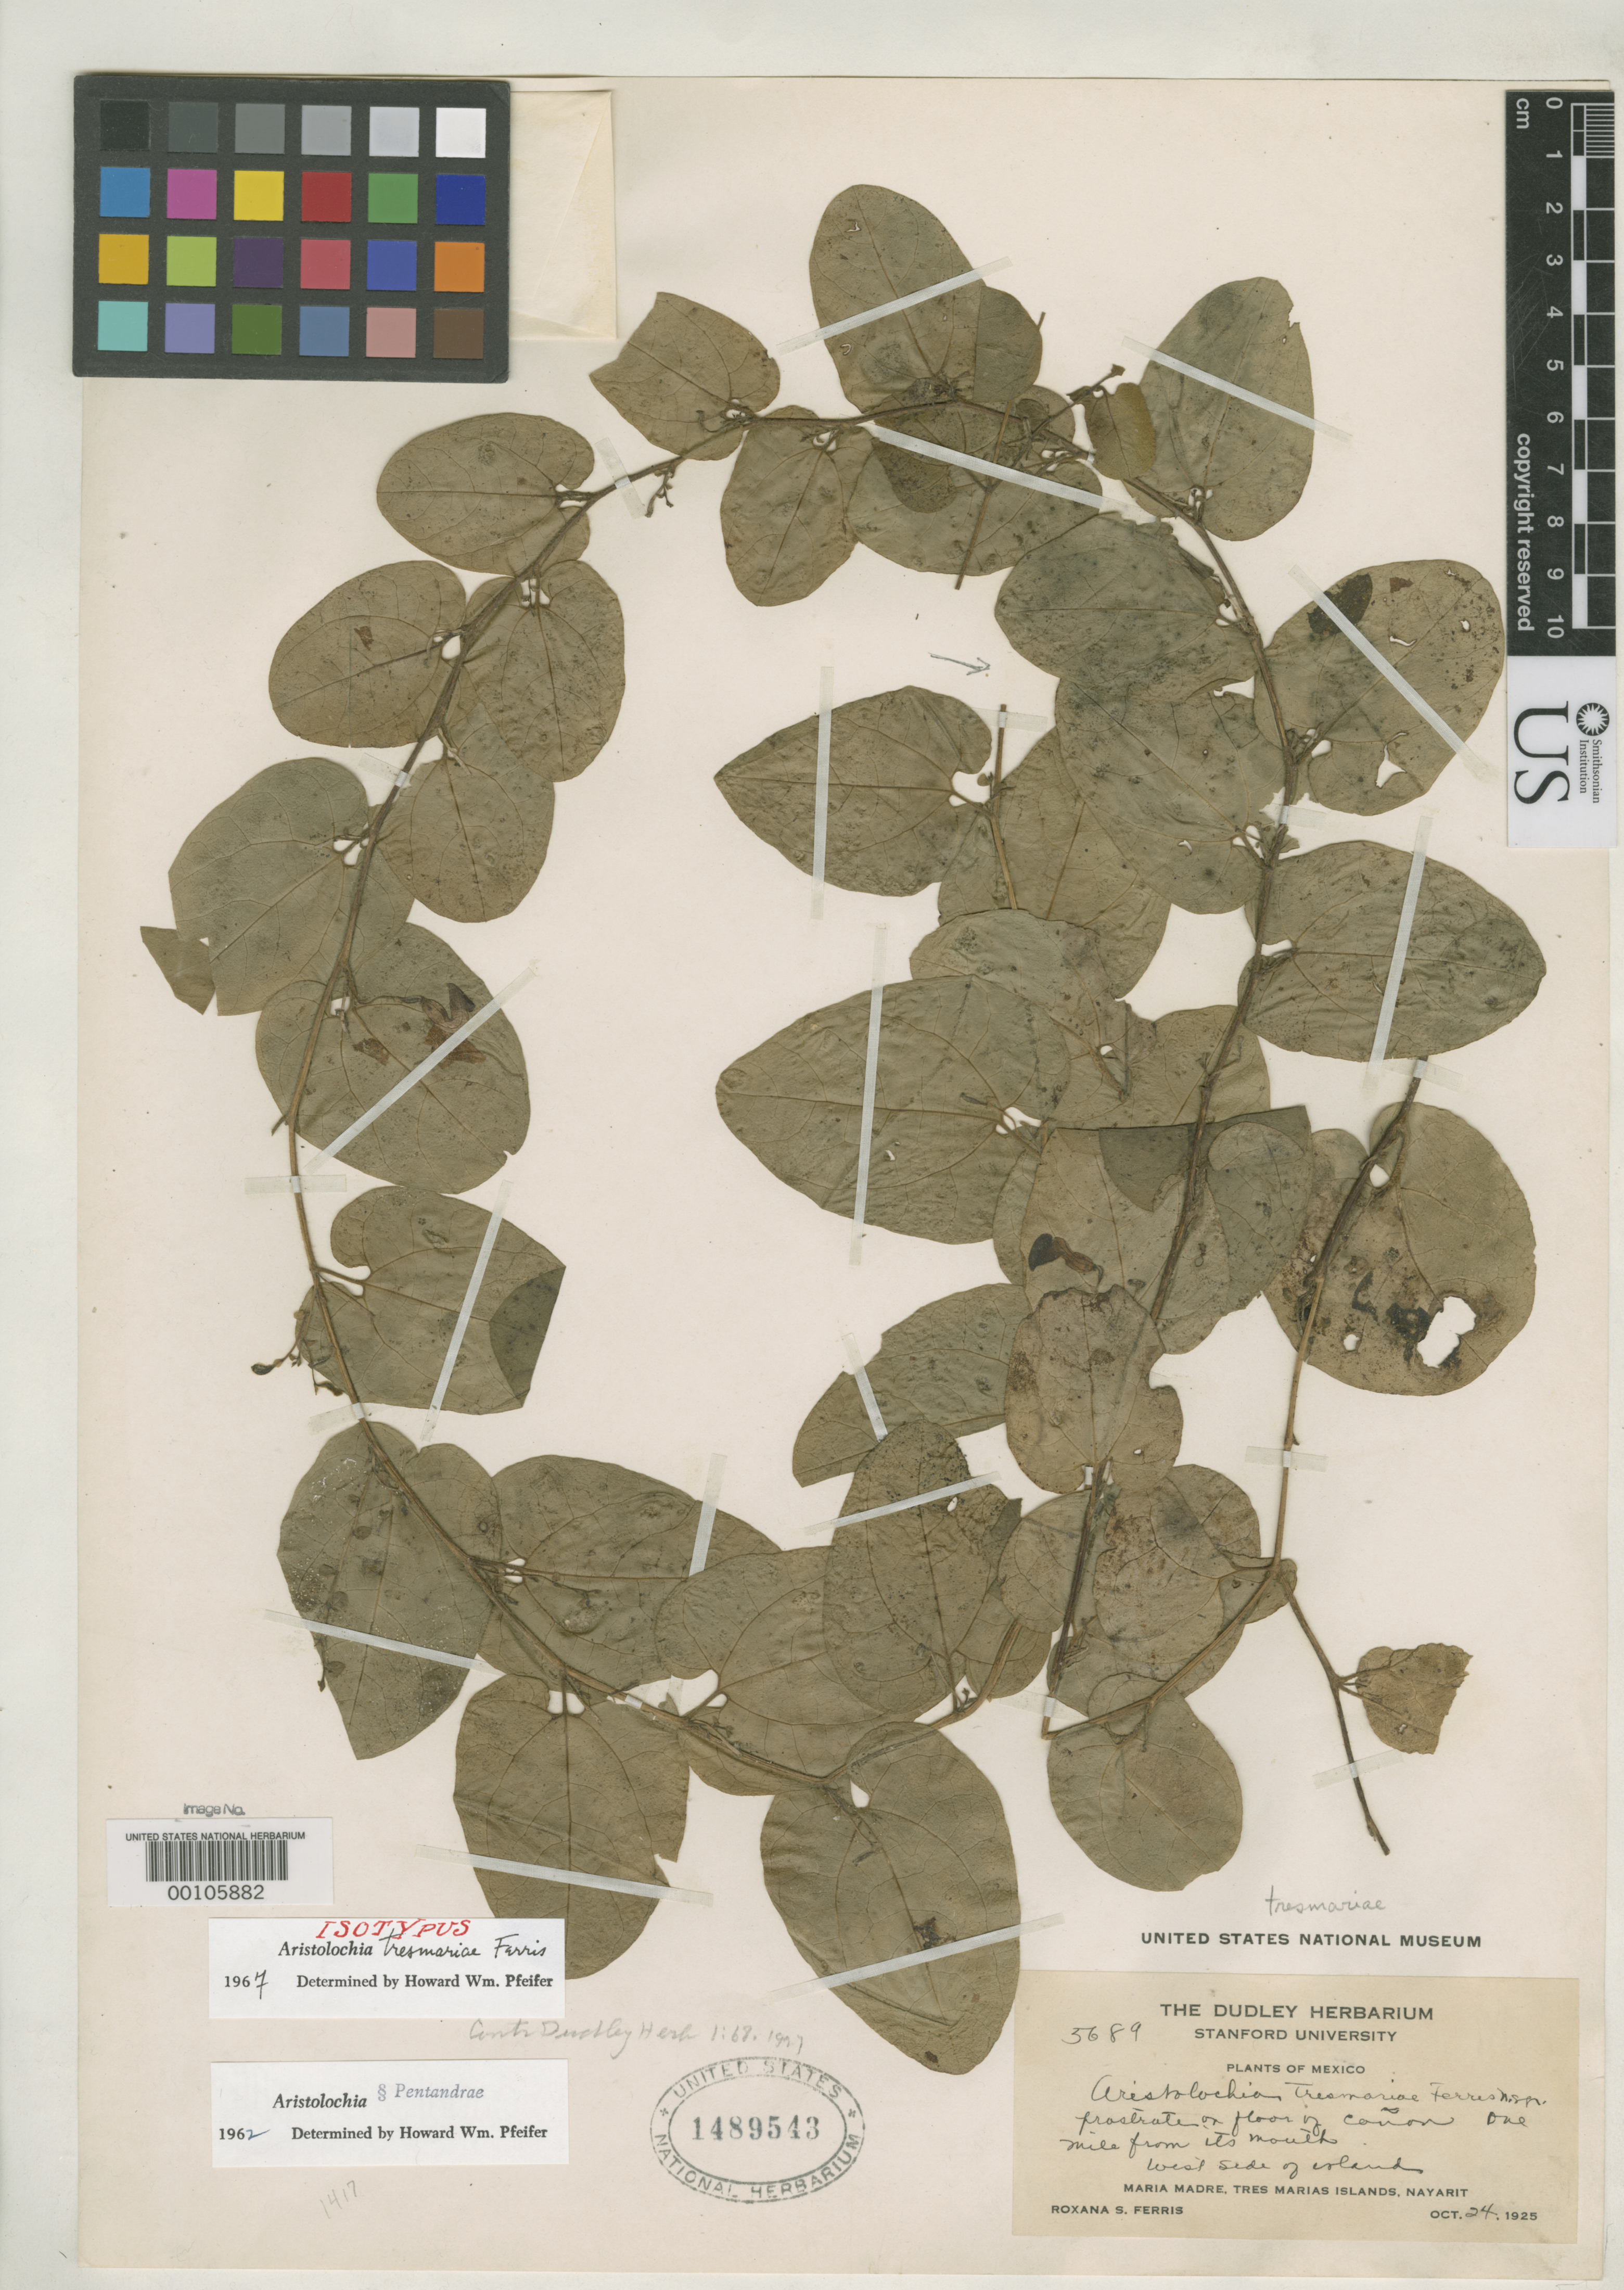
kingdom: Plantae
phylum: Tracheophyta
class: Magnoliopsida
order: Piperales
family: Aristolochiaceae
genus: Aristolochia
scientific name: Aristolochia tresmariae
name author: Ferris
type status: Isotype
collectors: R. S. Ferris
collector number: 5689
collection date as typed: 24 Oct 1925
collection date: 1925-10-24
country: Mexico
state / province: Nayarit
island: Maria Madre Island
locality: W side of island. [Tres Marias Is.]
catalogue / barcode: US 1489543